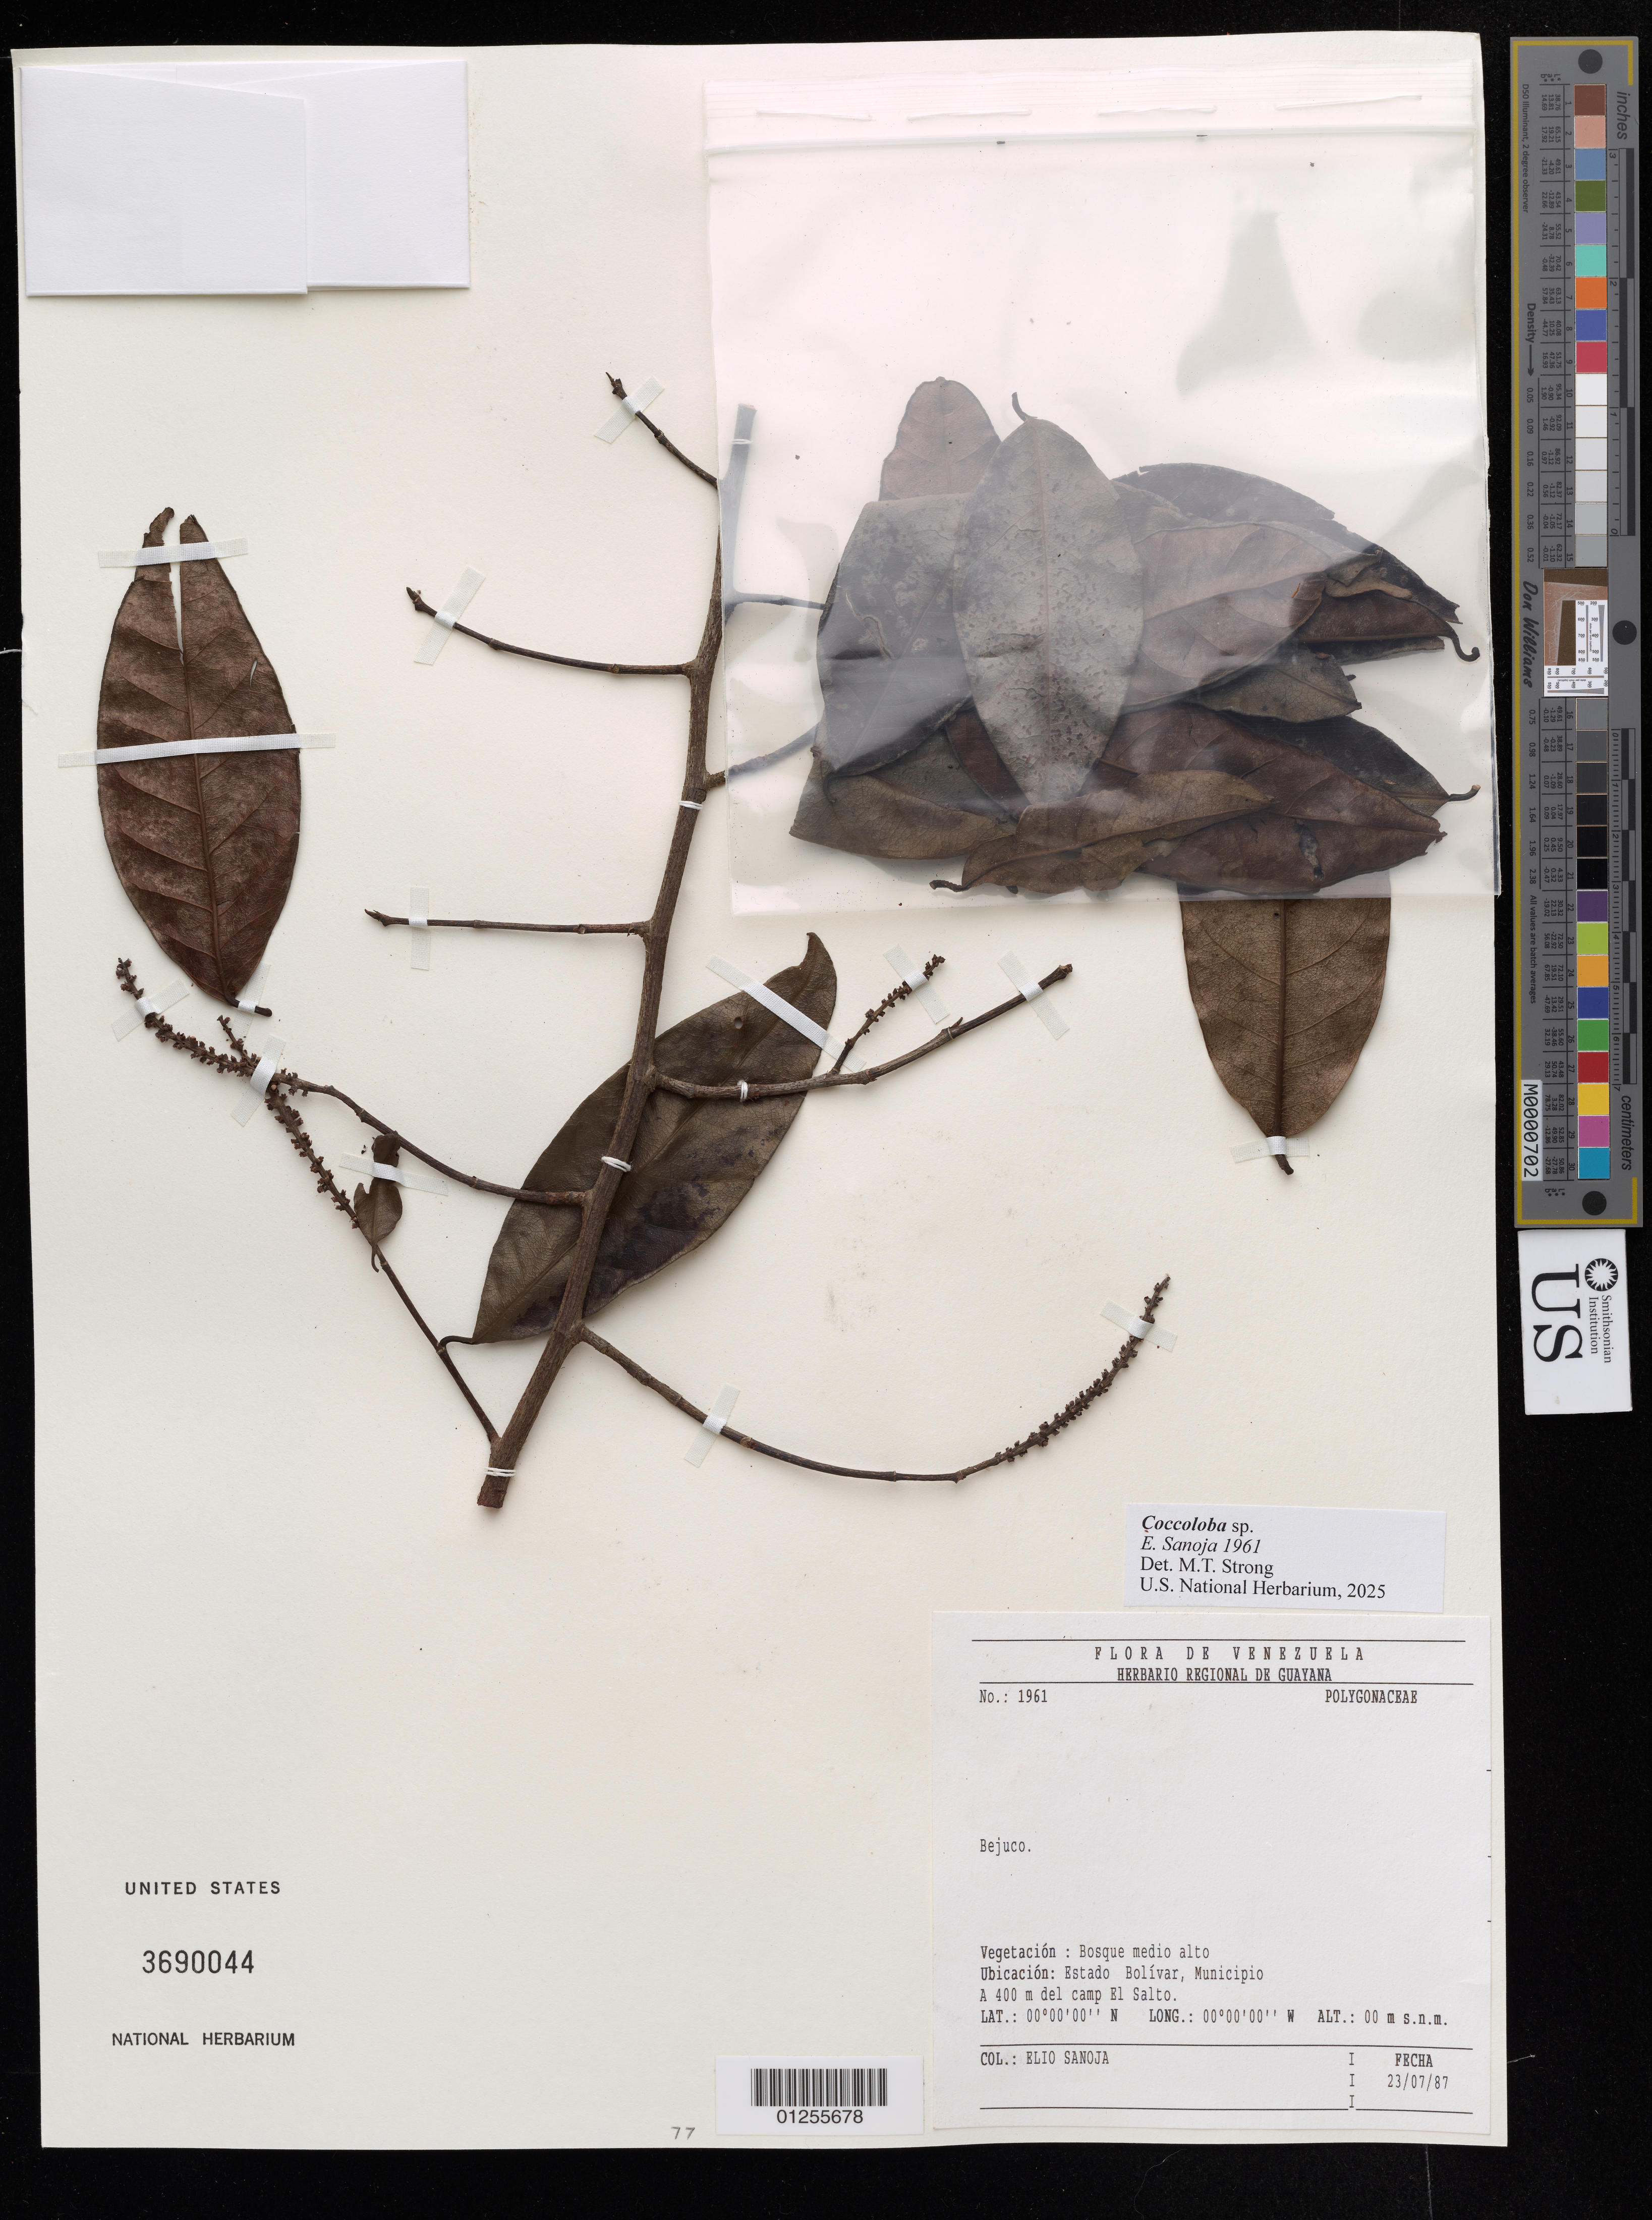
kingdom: Plantae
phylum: Tracheophyta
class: Magnoliopsida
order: Caryophyllales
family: Polygonaceae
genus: Coccoloba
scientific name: Coccoloba sp.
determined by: Strong, Mark T., (BOT), Smithsonian Institution - National Museum of Natural History (UNITED STATES)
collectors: E. Sanoja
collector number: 1961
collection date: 1987-07-23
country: Venezuela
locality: A 400 m del camp El Salto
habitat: Bosque medio alto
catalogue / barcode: US 3690044